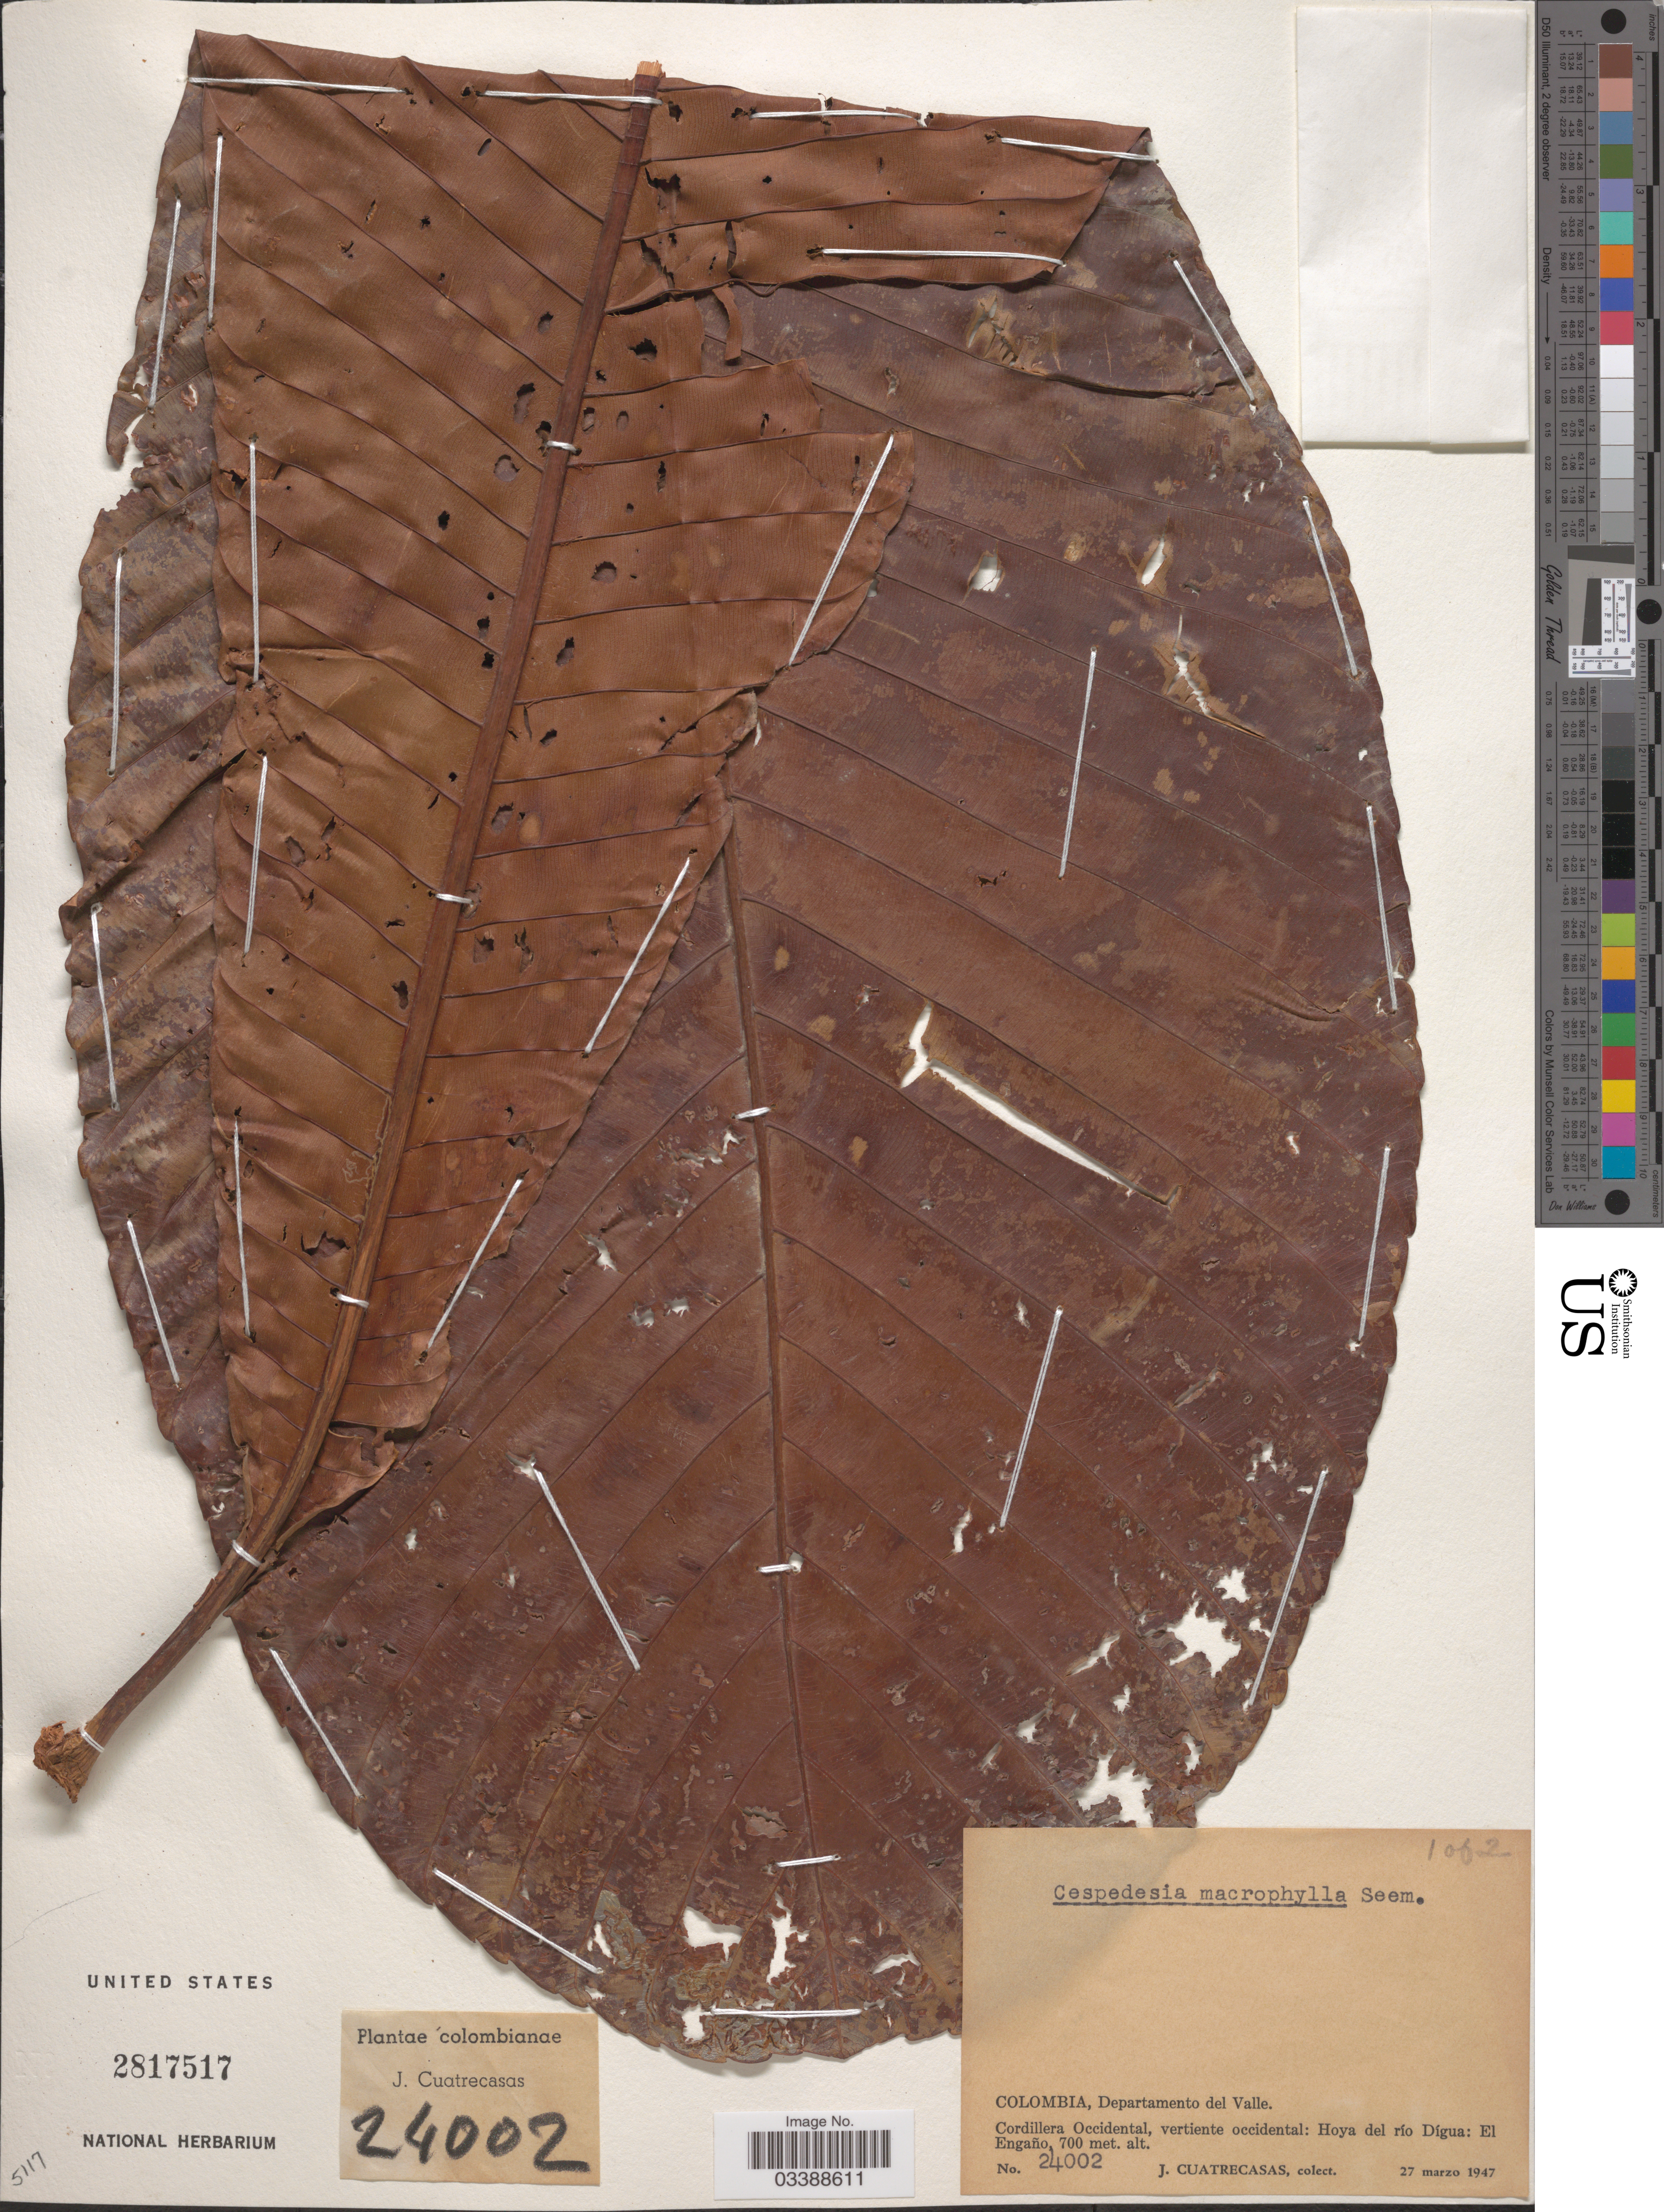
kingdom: Plantae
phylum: Tracheophyta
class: Magnoliopsida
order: Malpighiales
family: Ochnaceae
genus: Cespedesia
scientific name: Cespedesia macrophylla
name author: Seem.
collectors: J. Cuatrecasas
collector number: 24002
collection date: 1947-03-27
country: Colombia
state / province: Valle del Cauca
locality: Departamento del Valle. Cordillera Occidental, vertiente occidental: Hoya del río Dígua: El Engaño.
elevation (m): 700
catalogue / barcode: US 2817517